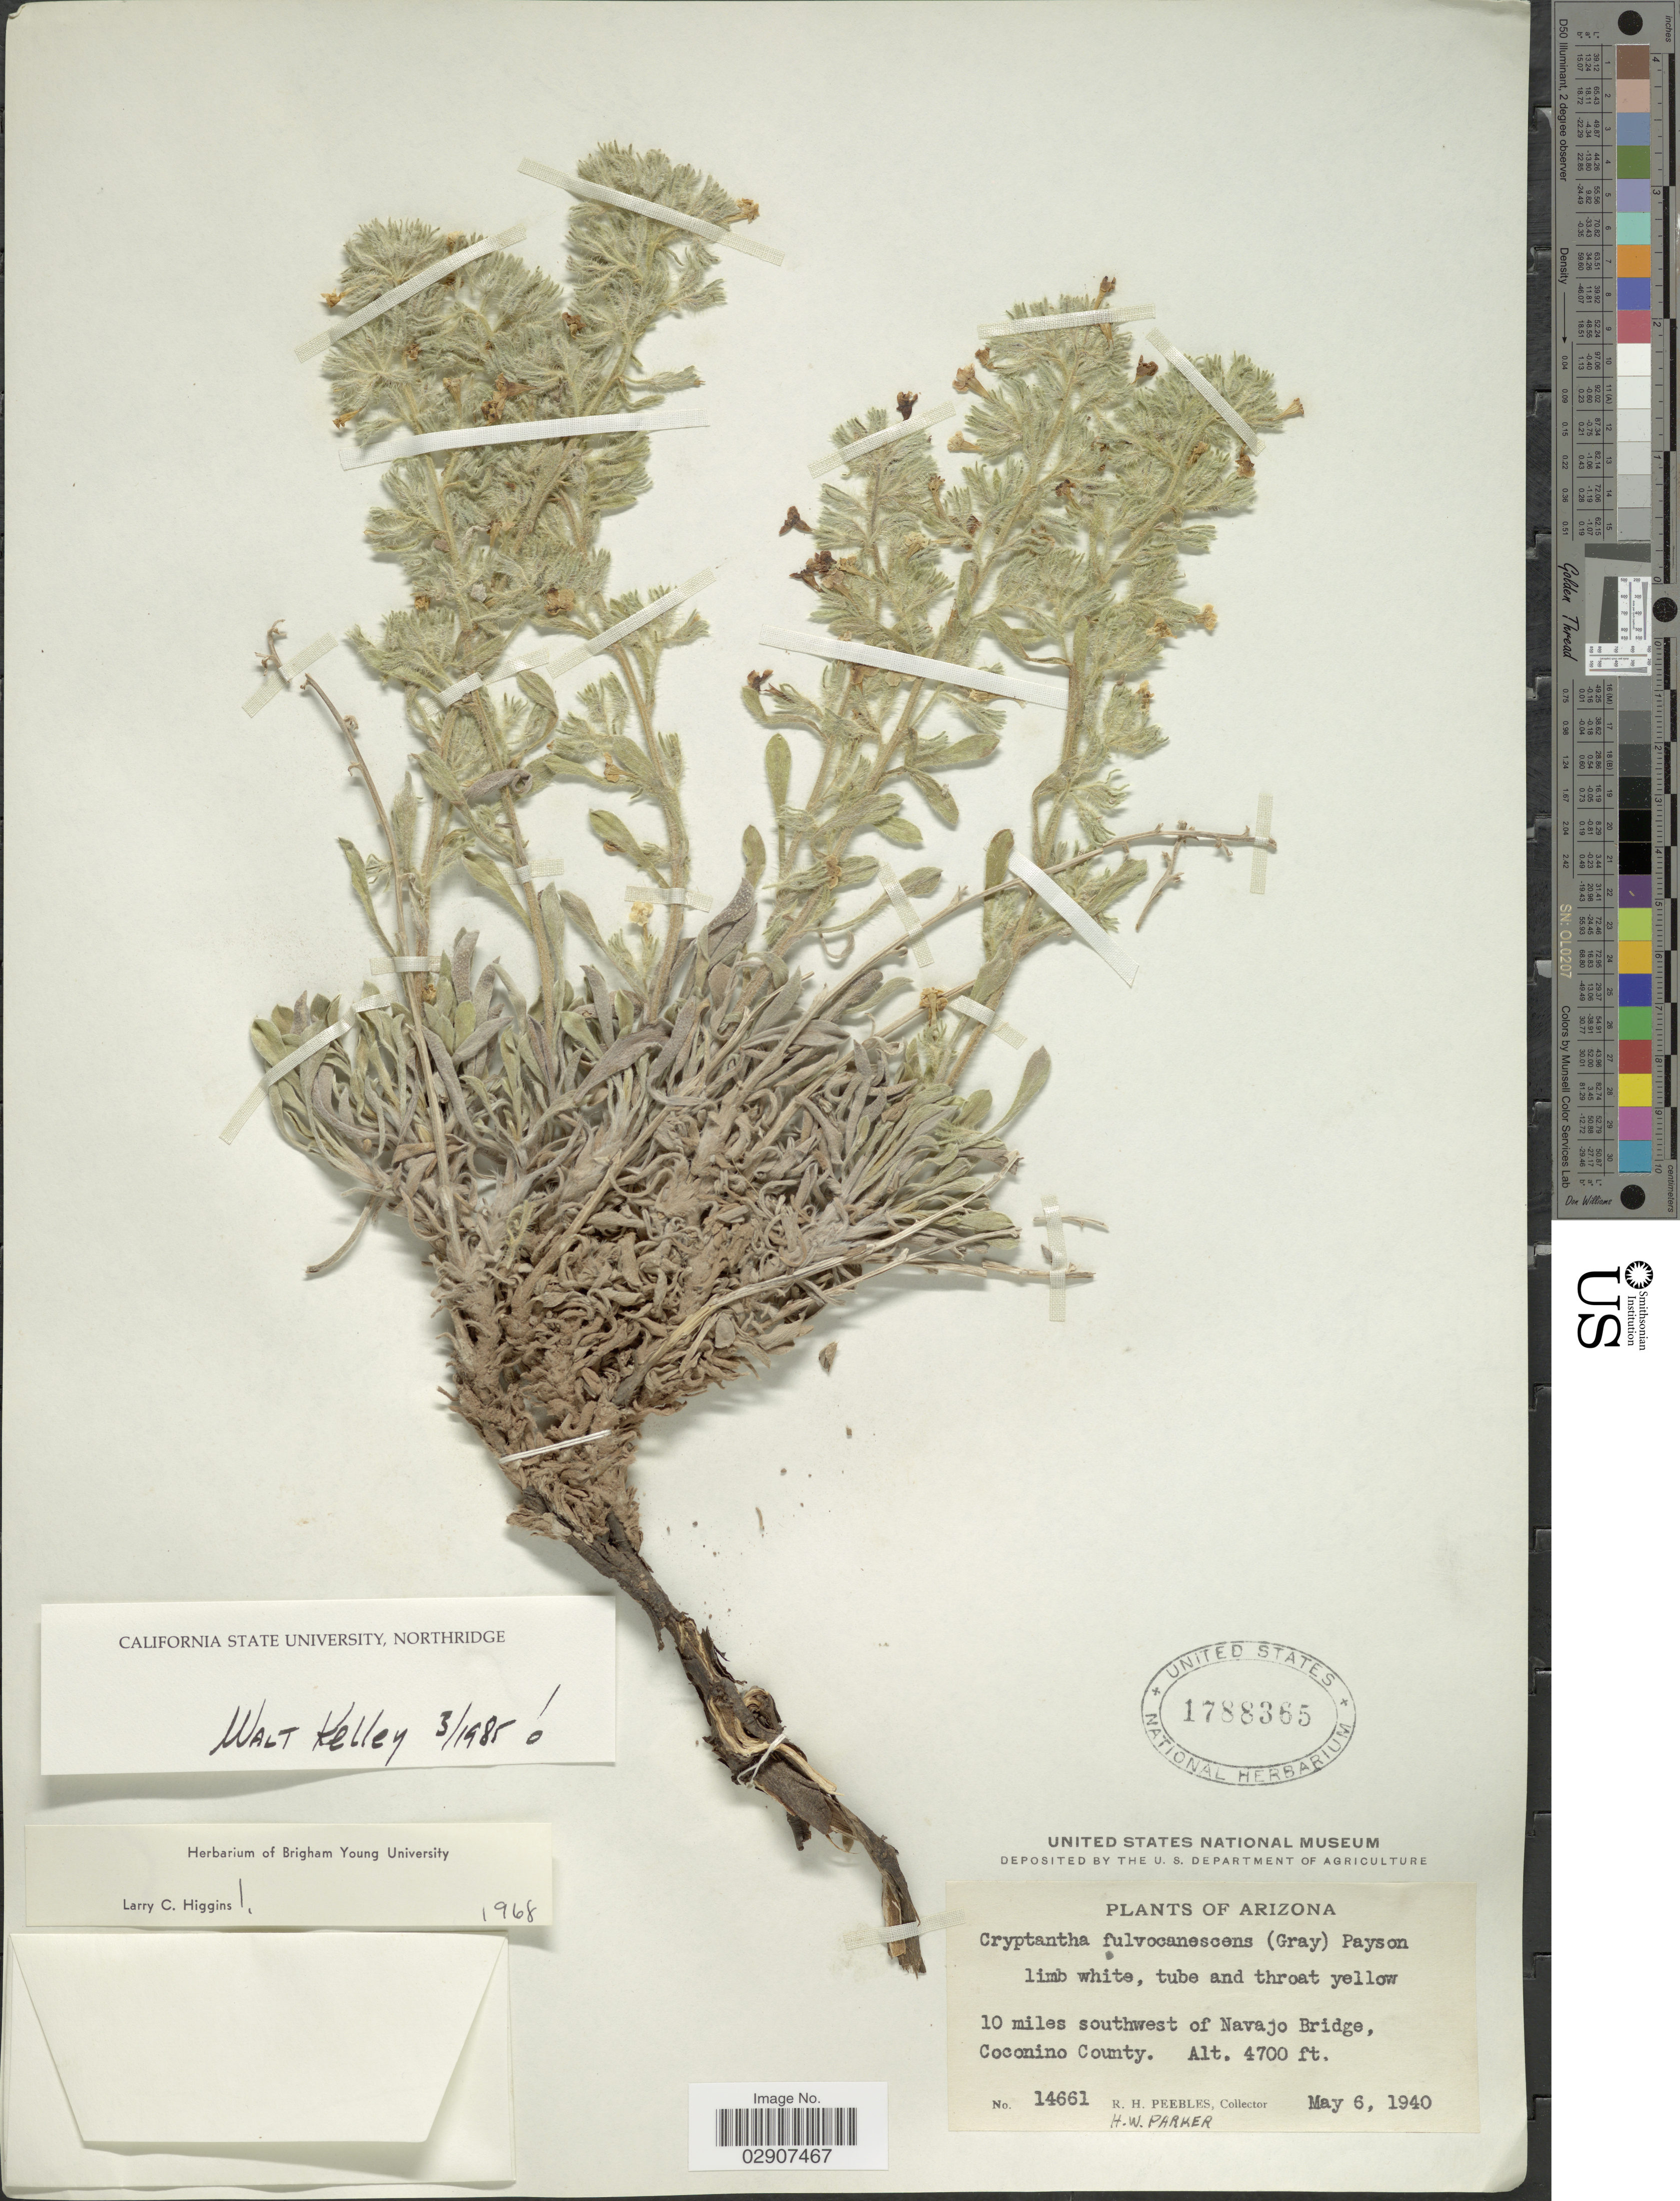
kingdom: Plantae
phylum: Tracheophyta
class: Magnoliopsida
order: Boraginales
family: Boraginaceae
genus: Cryptantha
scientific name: Cryptantha fulvocanescens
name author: (S. Watson) Payson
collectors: R. H. Peebles & H. W. Parker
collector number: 14661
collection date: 1940-05-06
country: United States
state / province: Arizona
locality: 10 miles southwest of Navajo Bridge, Coconino County.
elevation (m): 1433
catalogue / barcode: US 1788365